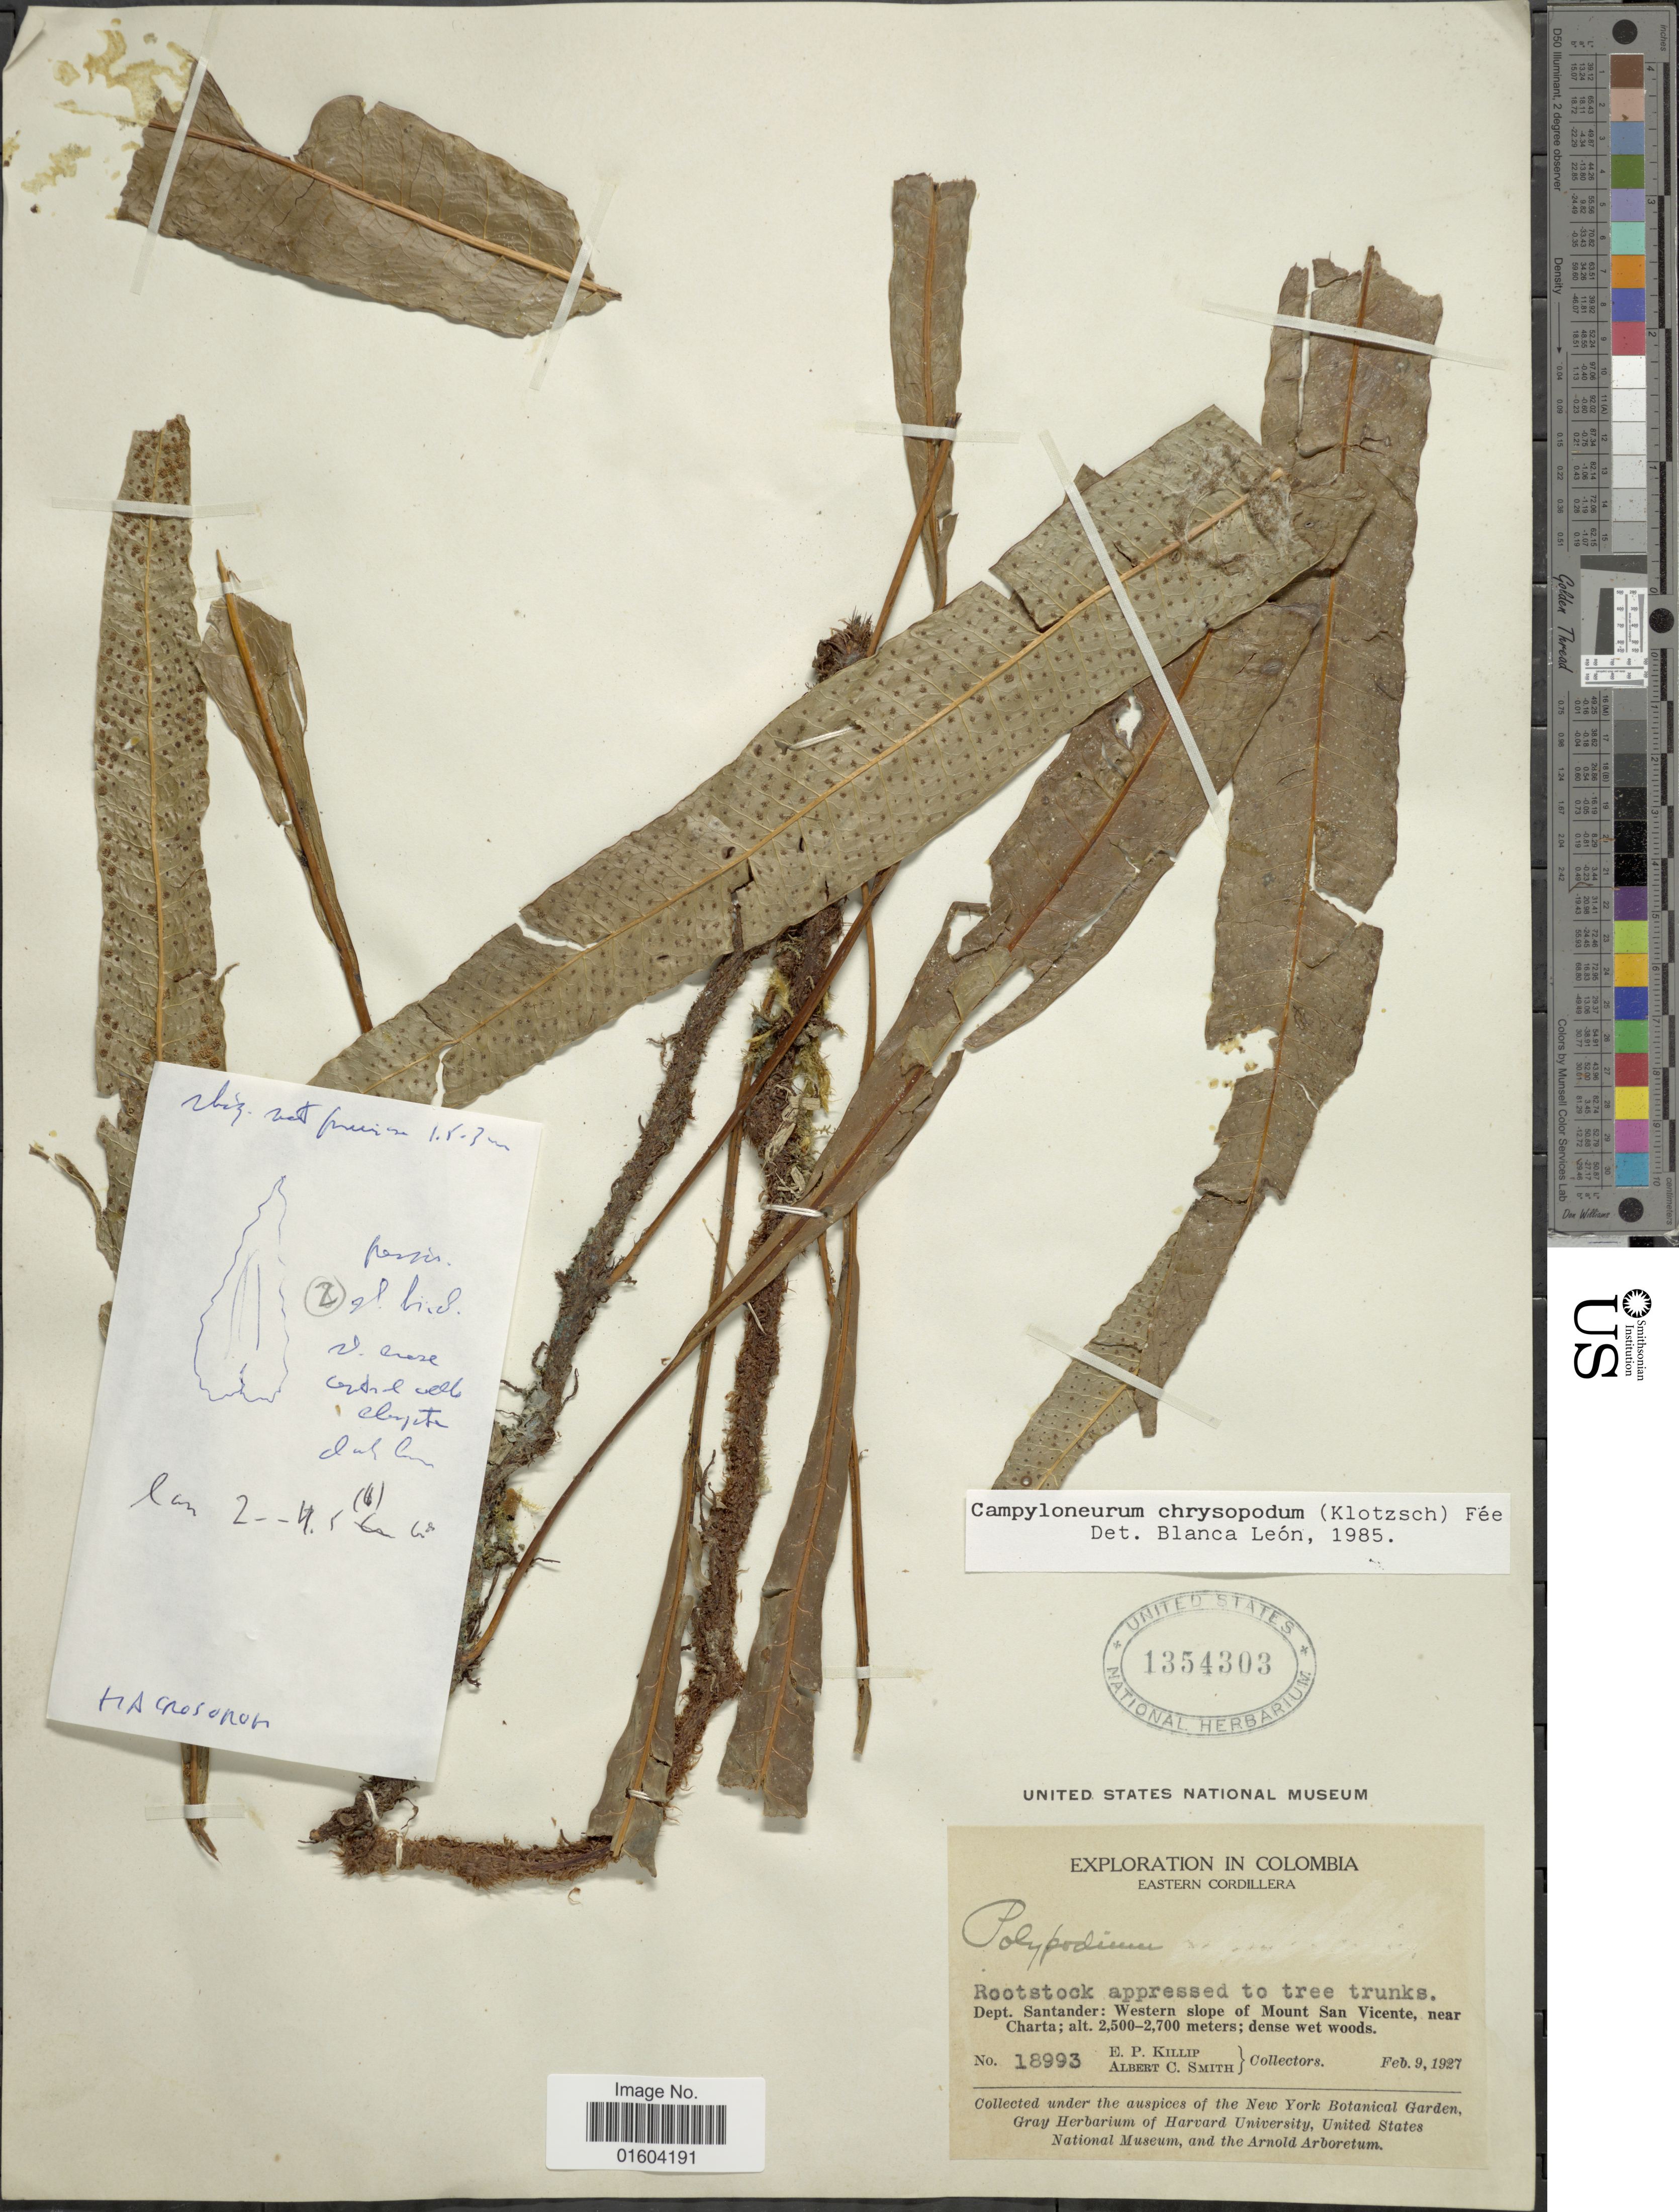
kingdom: Plantae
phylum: Tracheophyta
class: Polypodiopsida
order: Polypodiales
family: Polypodiaceae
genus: Campyloneurum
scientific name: Campyloneurum chrysopodum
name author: (Klotzsch) Fée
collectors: E. P. Killip & A. C. Smith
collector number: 18993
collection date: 1927-02-09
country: Colombia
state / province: Santander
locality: Eastern Cordillera. Dept. Santander:Western slope of Mount San Vicente, near Charta.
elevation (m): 2500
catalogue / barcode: US 1354303